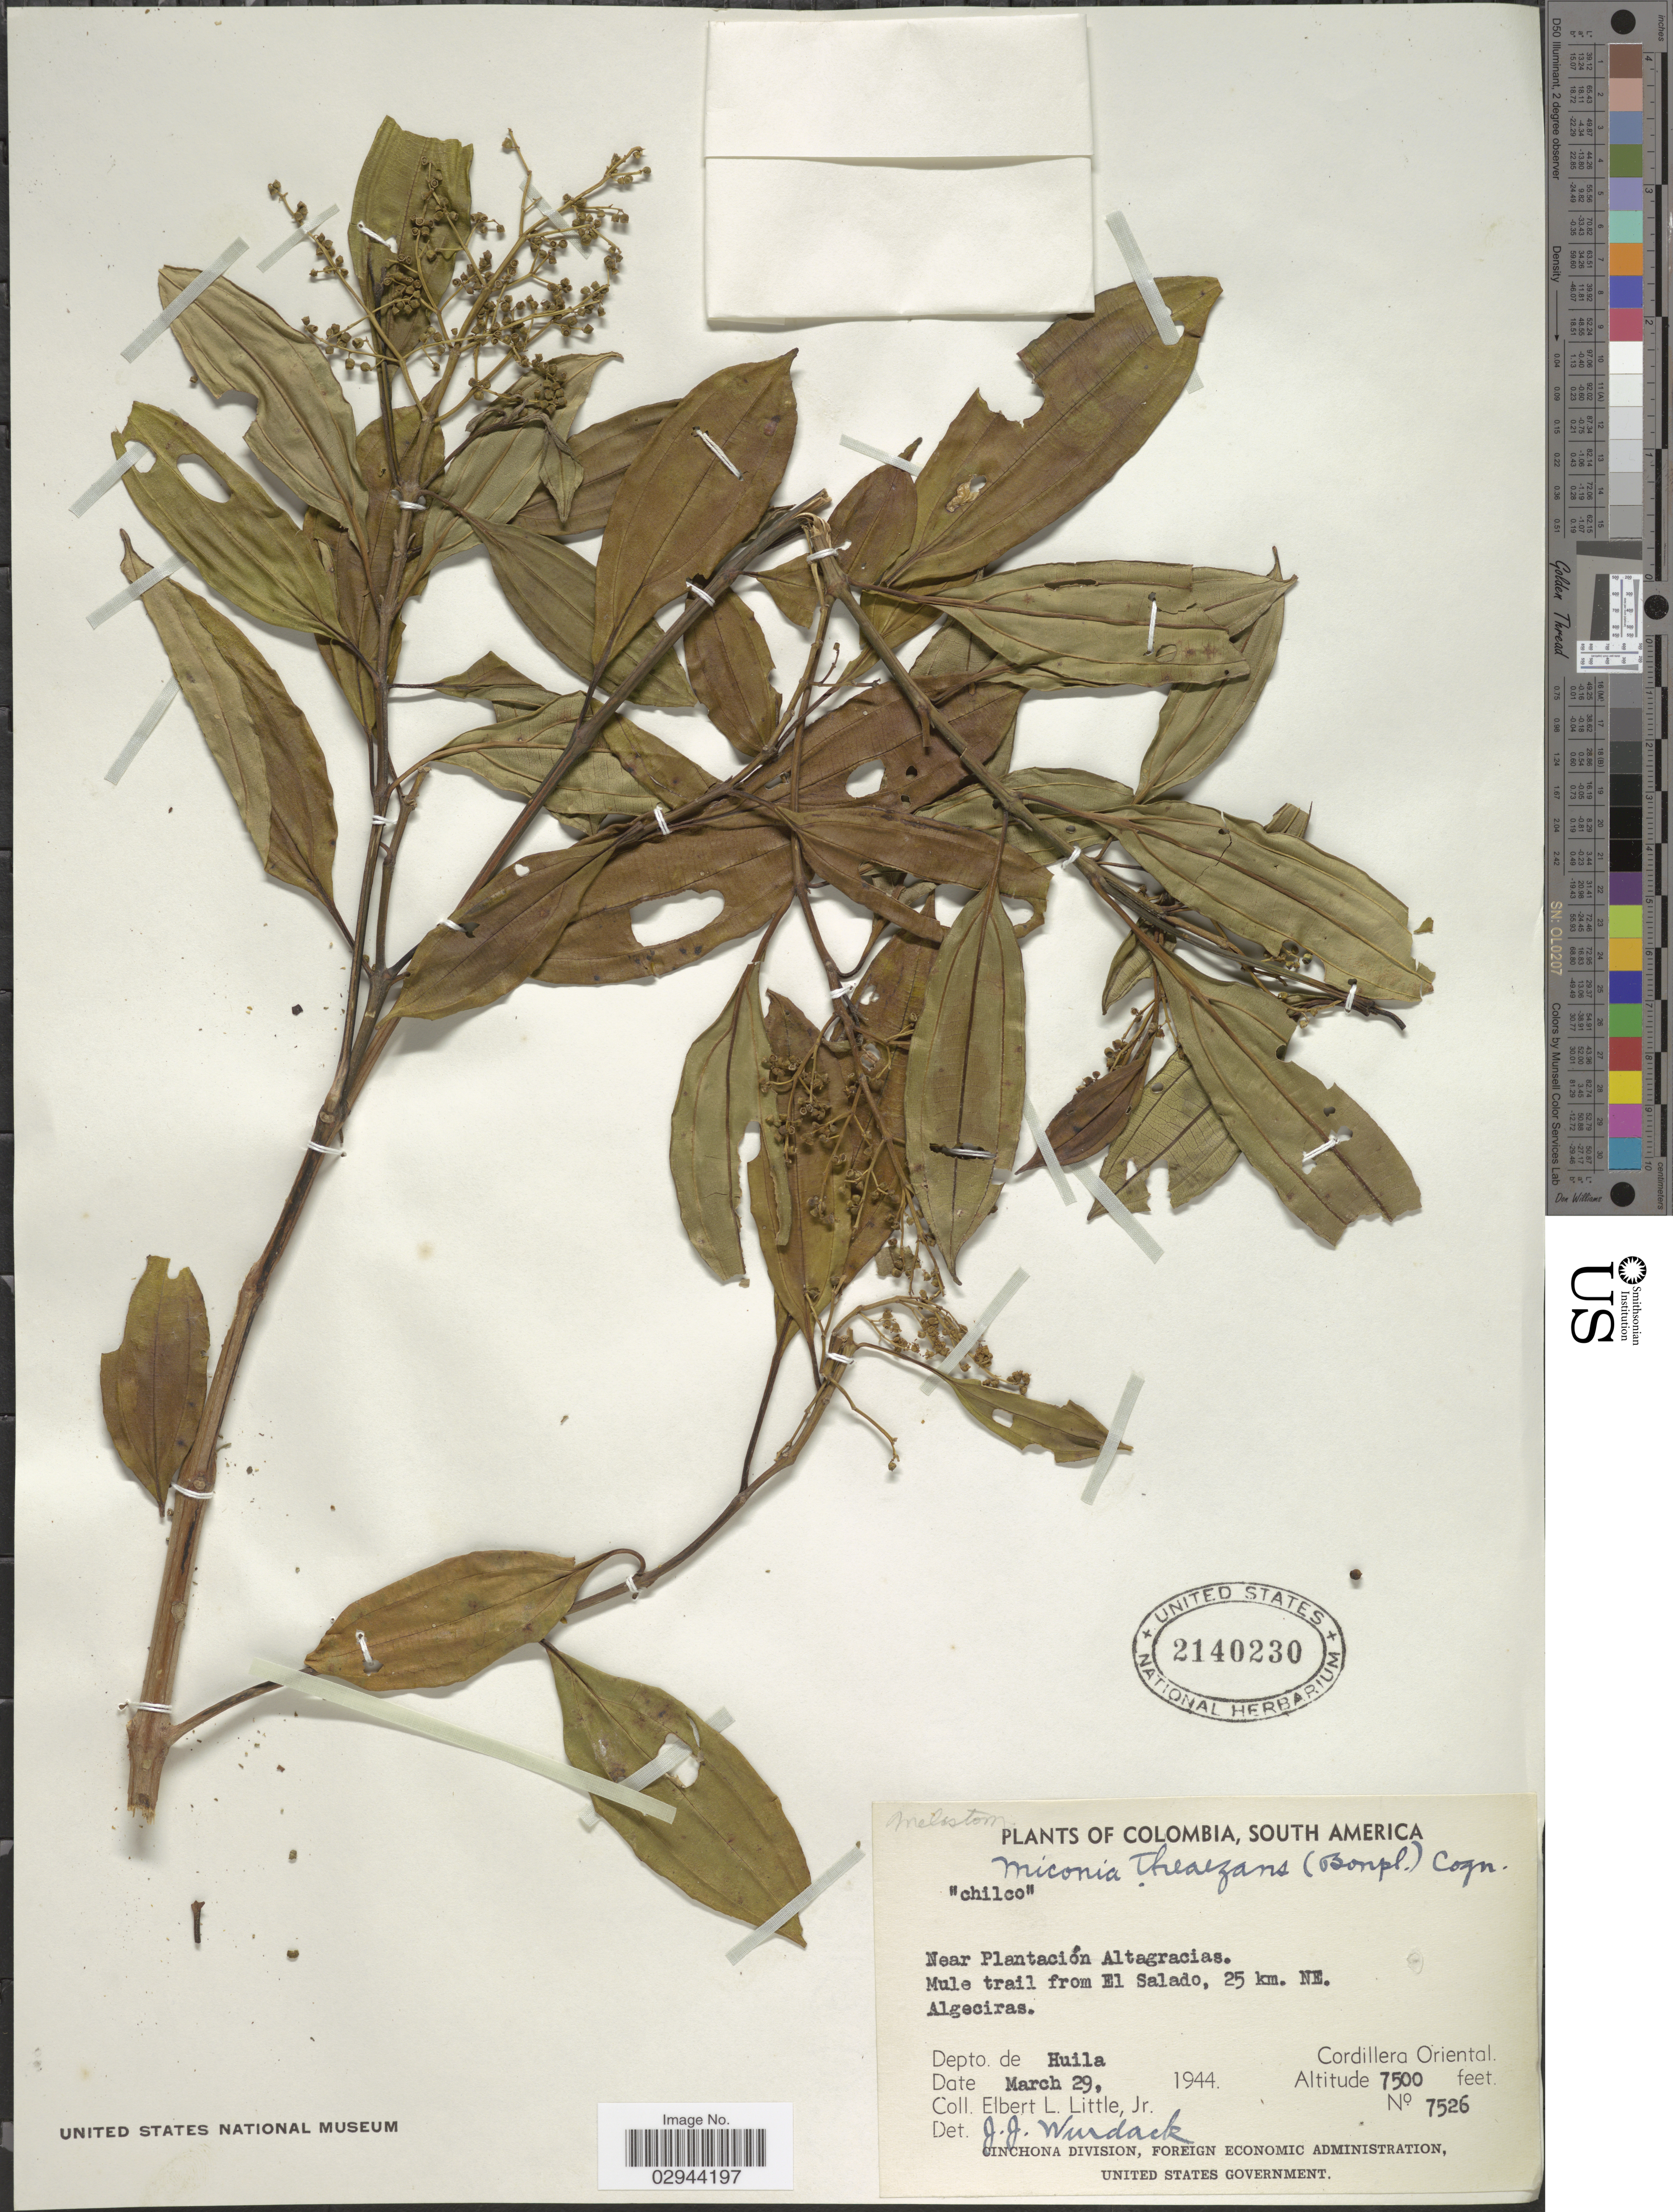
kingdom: Plantae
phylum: Tracheophyta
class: Magnoliopsida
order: Myrtales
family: Melastomataceae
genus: Miconia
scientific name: Miconia theizans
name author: (Bonpl.) Cogn.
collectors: E. L. Little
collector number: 7526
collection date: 1944-03-29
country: Colombia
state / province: Huila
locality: Near Plantación Altagracias, Mule trail from El Salado, 25 km. NE. Algeciras. Depto. de Huila. Cordillera Oriental.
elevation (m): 2286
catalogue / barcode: US 2140230